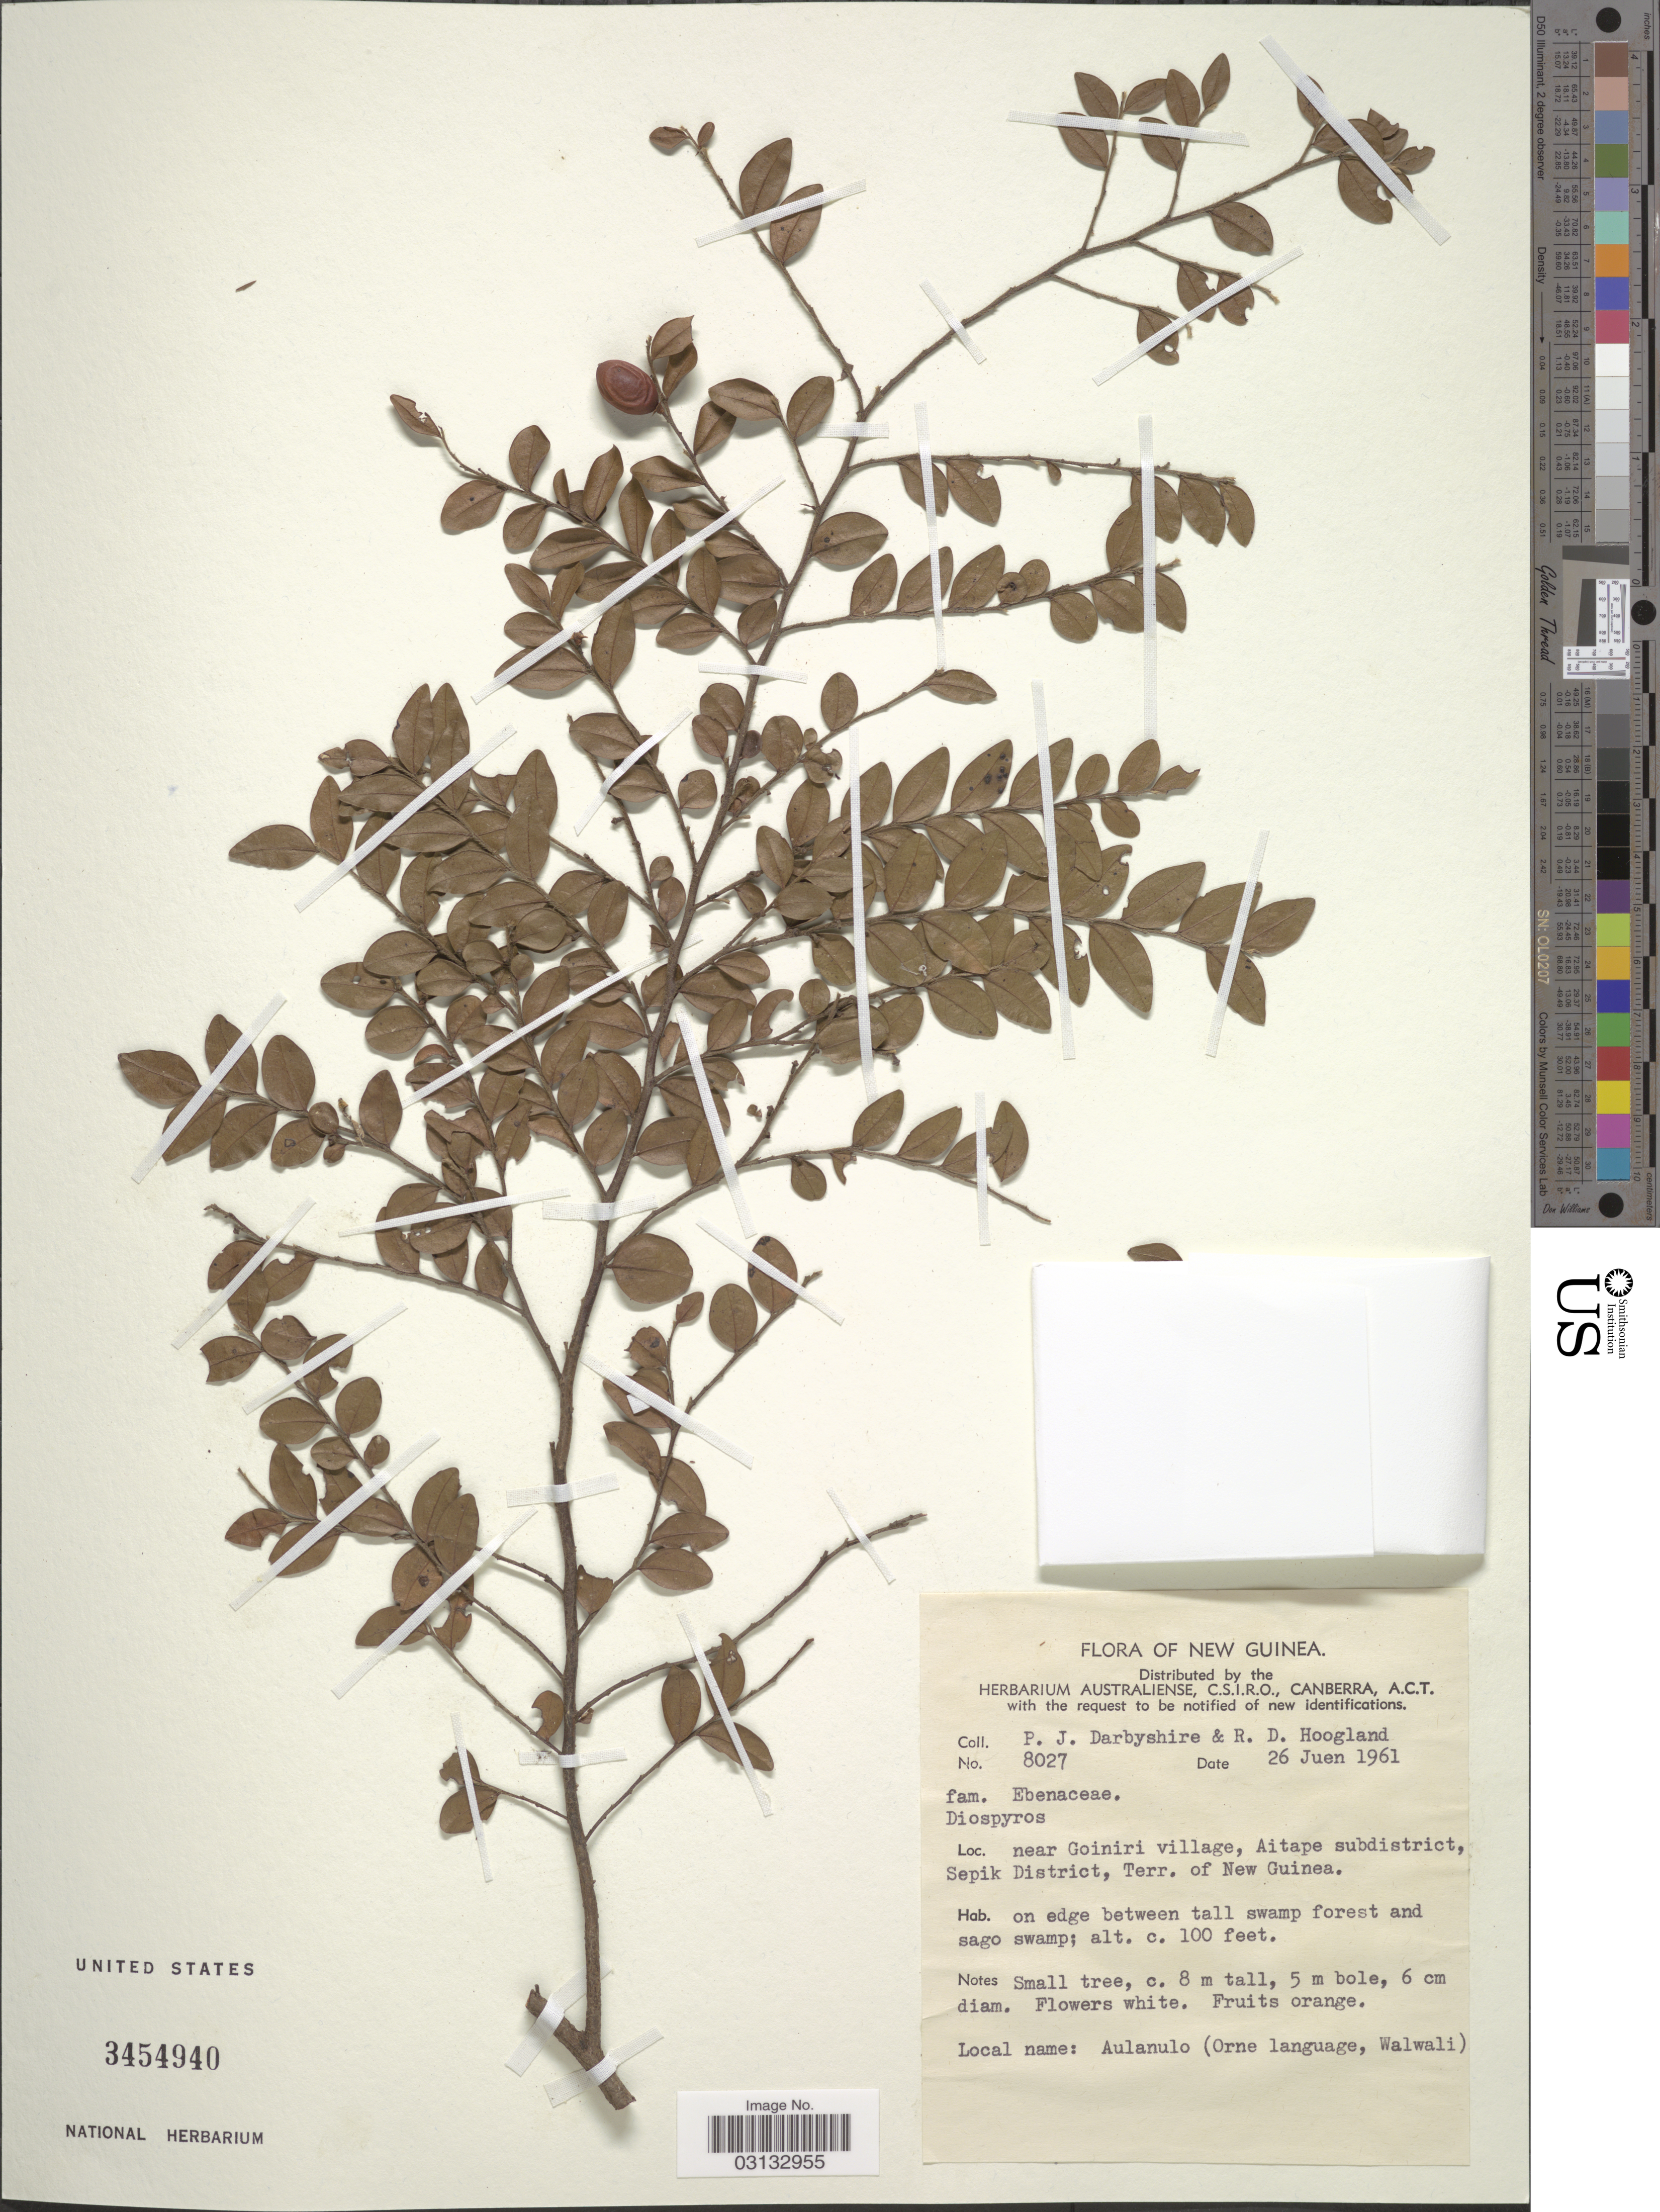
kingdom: Plantae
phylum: Tracheophyta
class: Magnoliopsida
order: Ericales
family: Ebenaceae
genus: Diospyros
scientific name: Diospyros sp.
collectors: P. Darbyshire & R. D. Hoogland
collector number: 8027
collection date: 1961-06-26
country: Papua New Guinea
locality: New Guinea, near Goiniri village, Aitape subdistrict, Sepik District, Terr. of New Guinea.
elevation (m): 30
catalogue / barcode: US 3454940